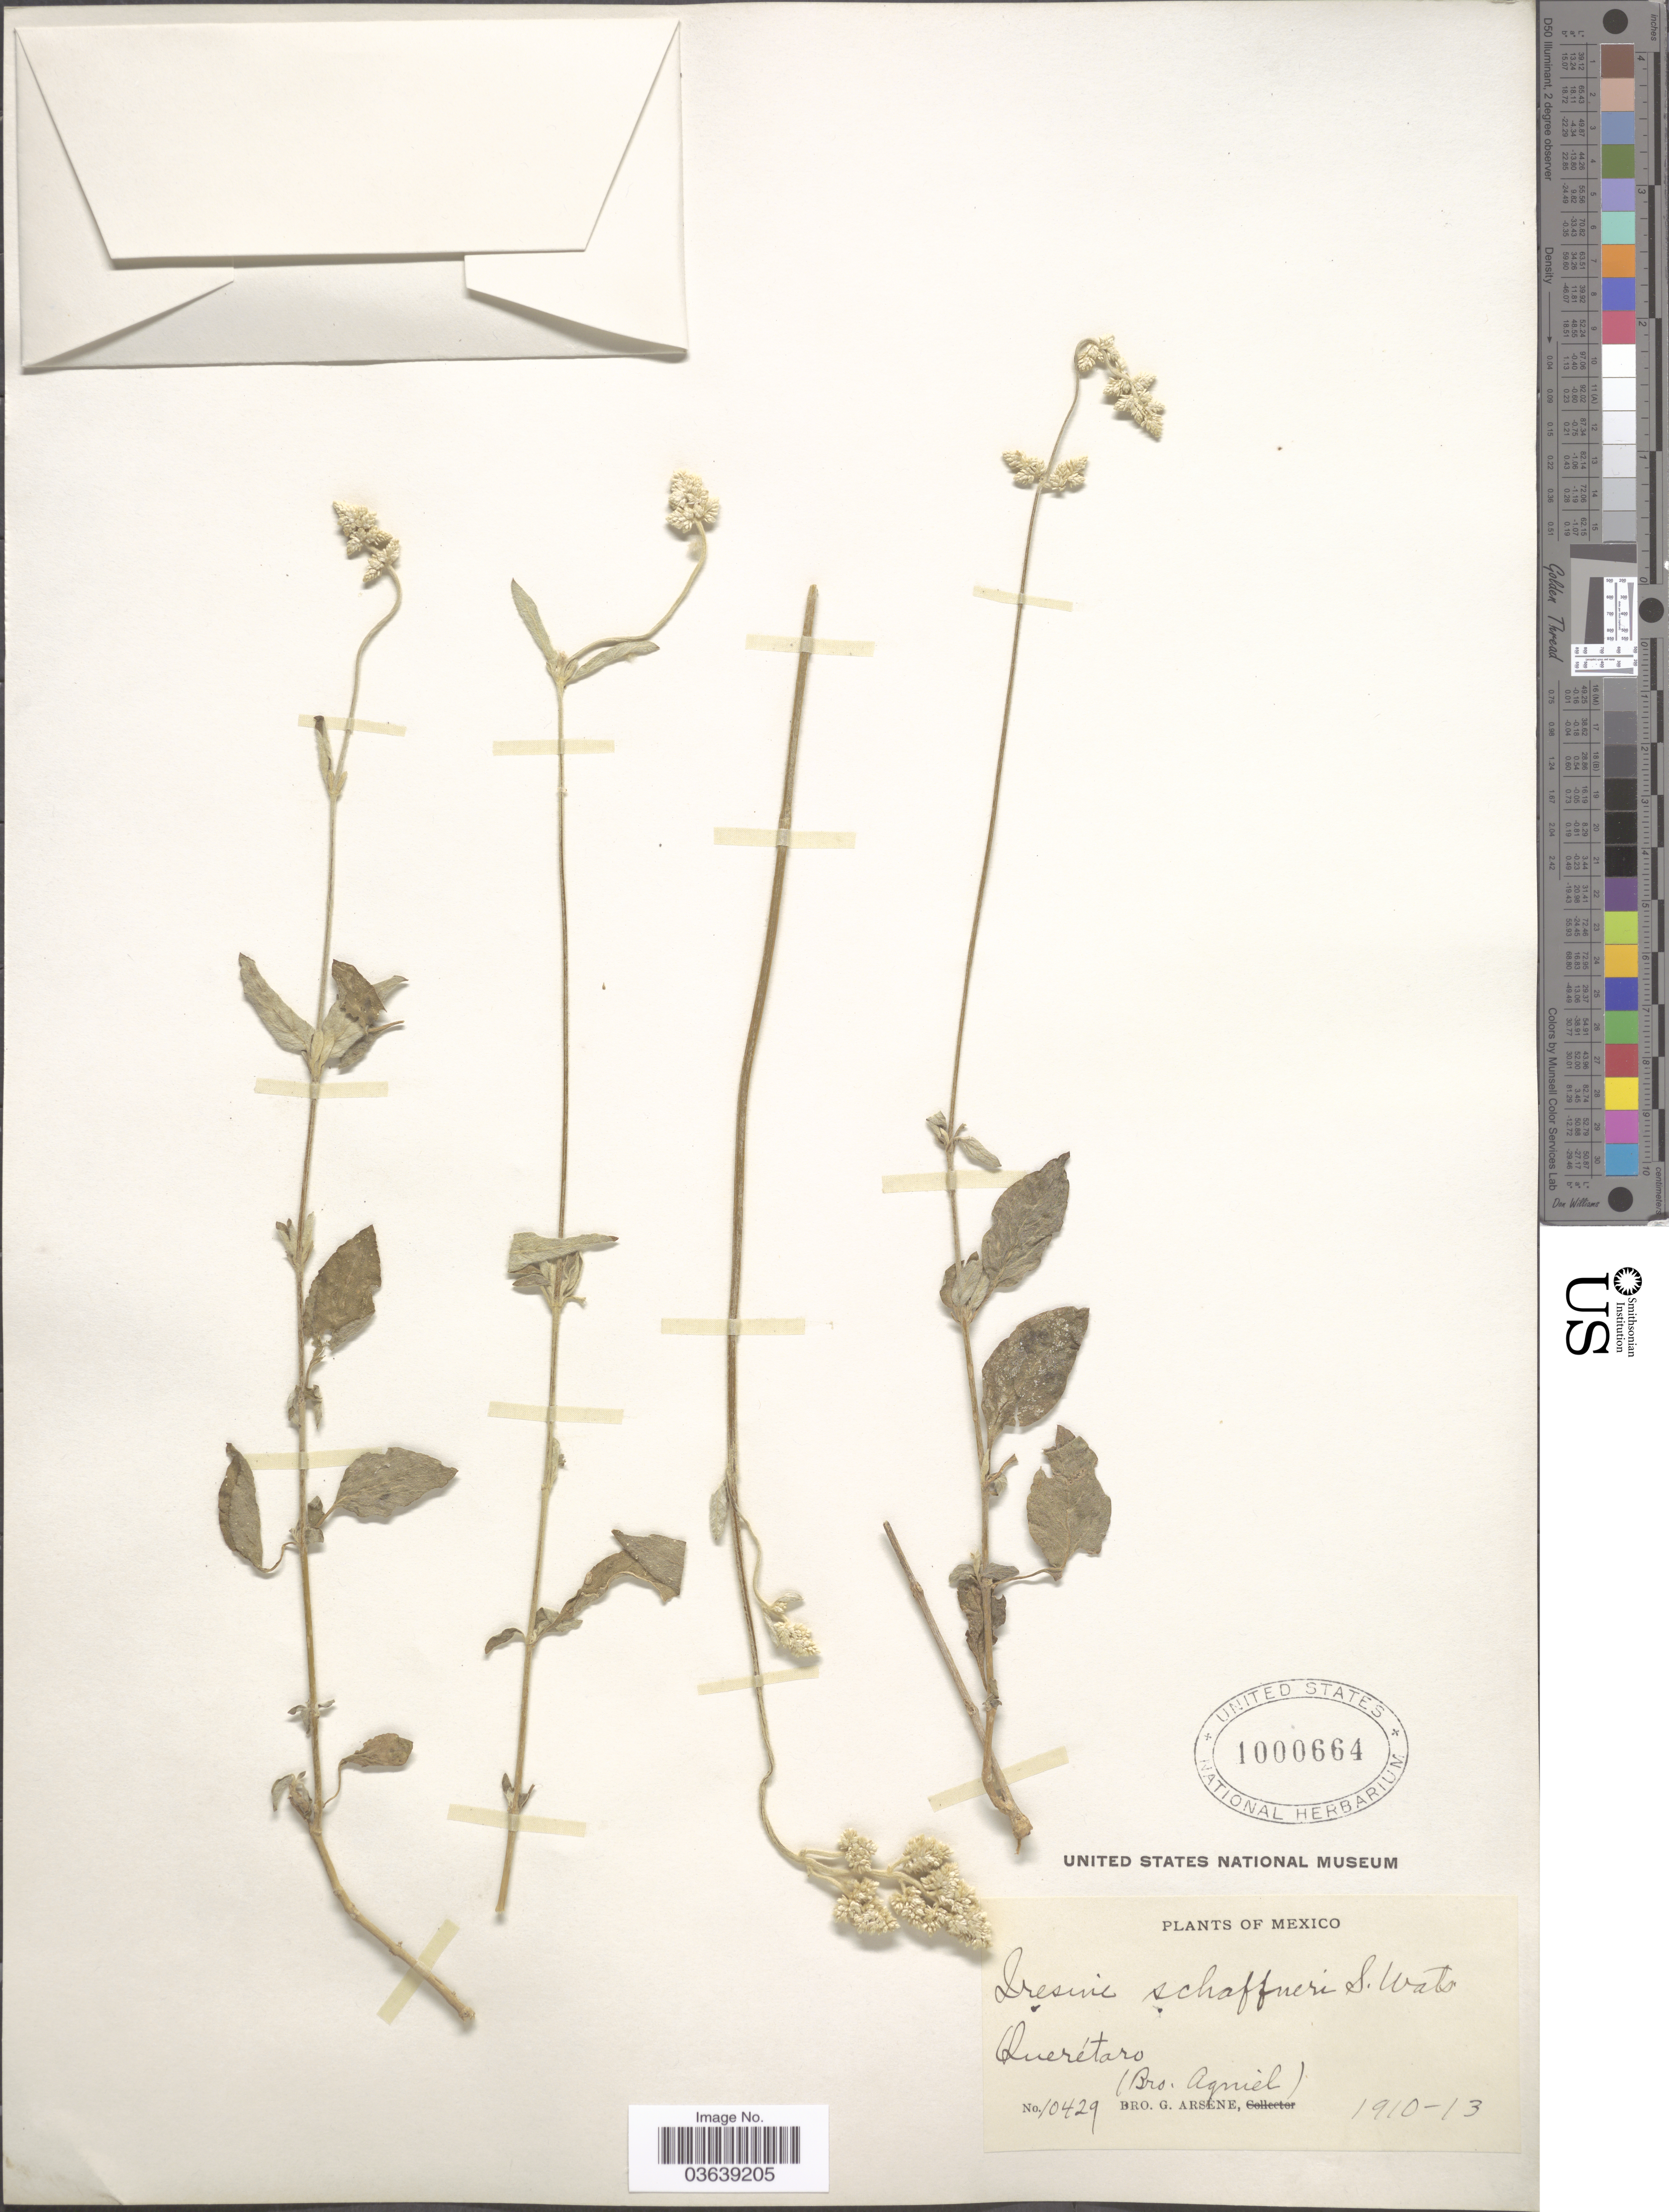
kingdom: Plantae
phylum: Tracheophyta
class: Magnoliopsida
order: Caryophyllales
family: Amaranthaceae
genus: Iresine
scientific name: Iresine schaffneri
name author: S. Watson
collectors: Bro. G. Arsène & Bro. Agniel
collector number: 10429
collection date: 1910/1913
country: Mexico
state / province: Querétaro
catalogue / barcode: US 1000664